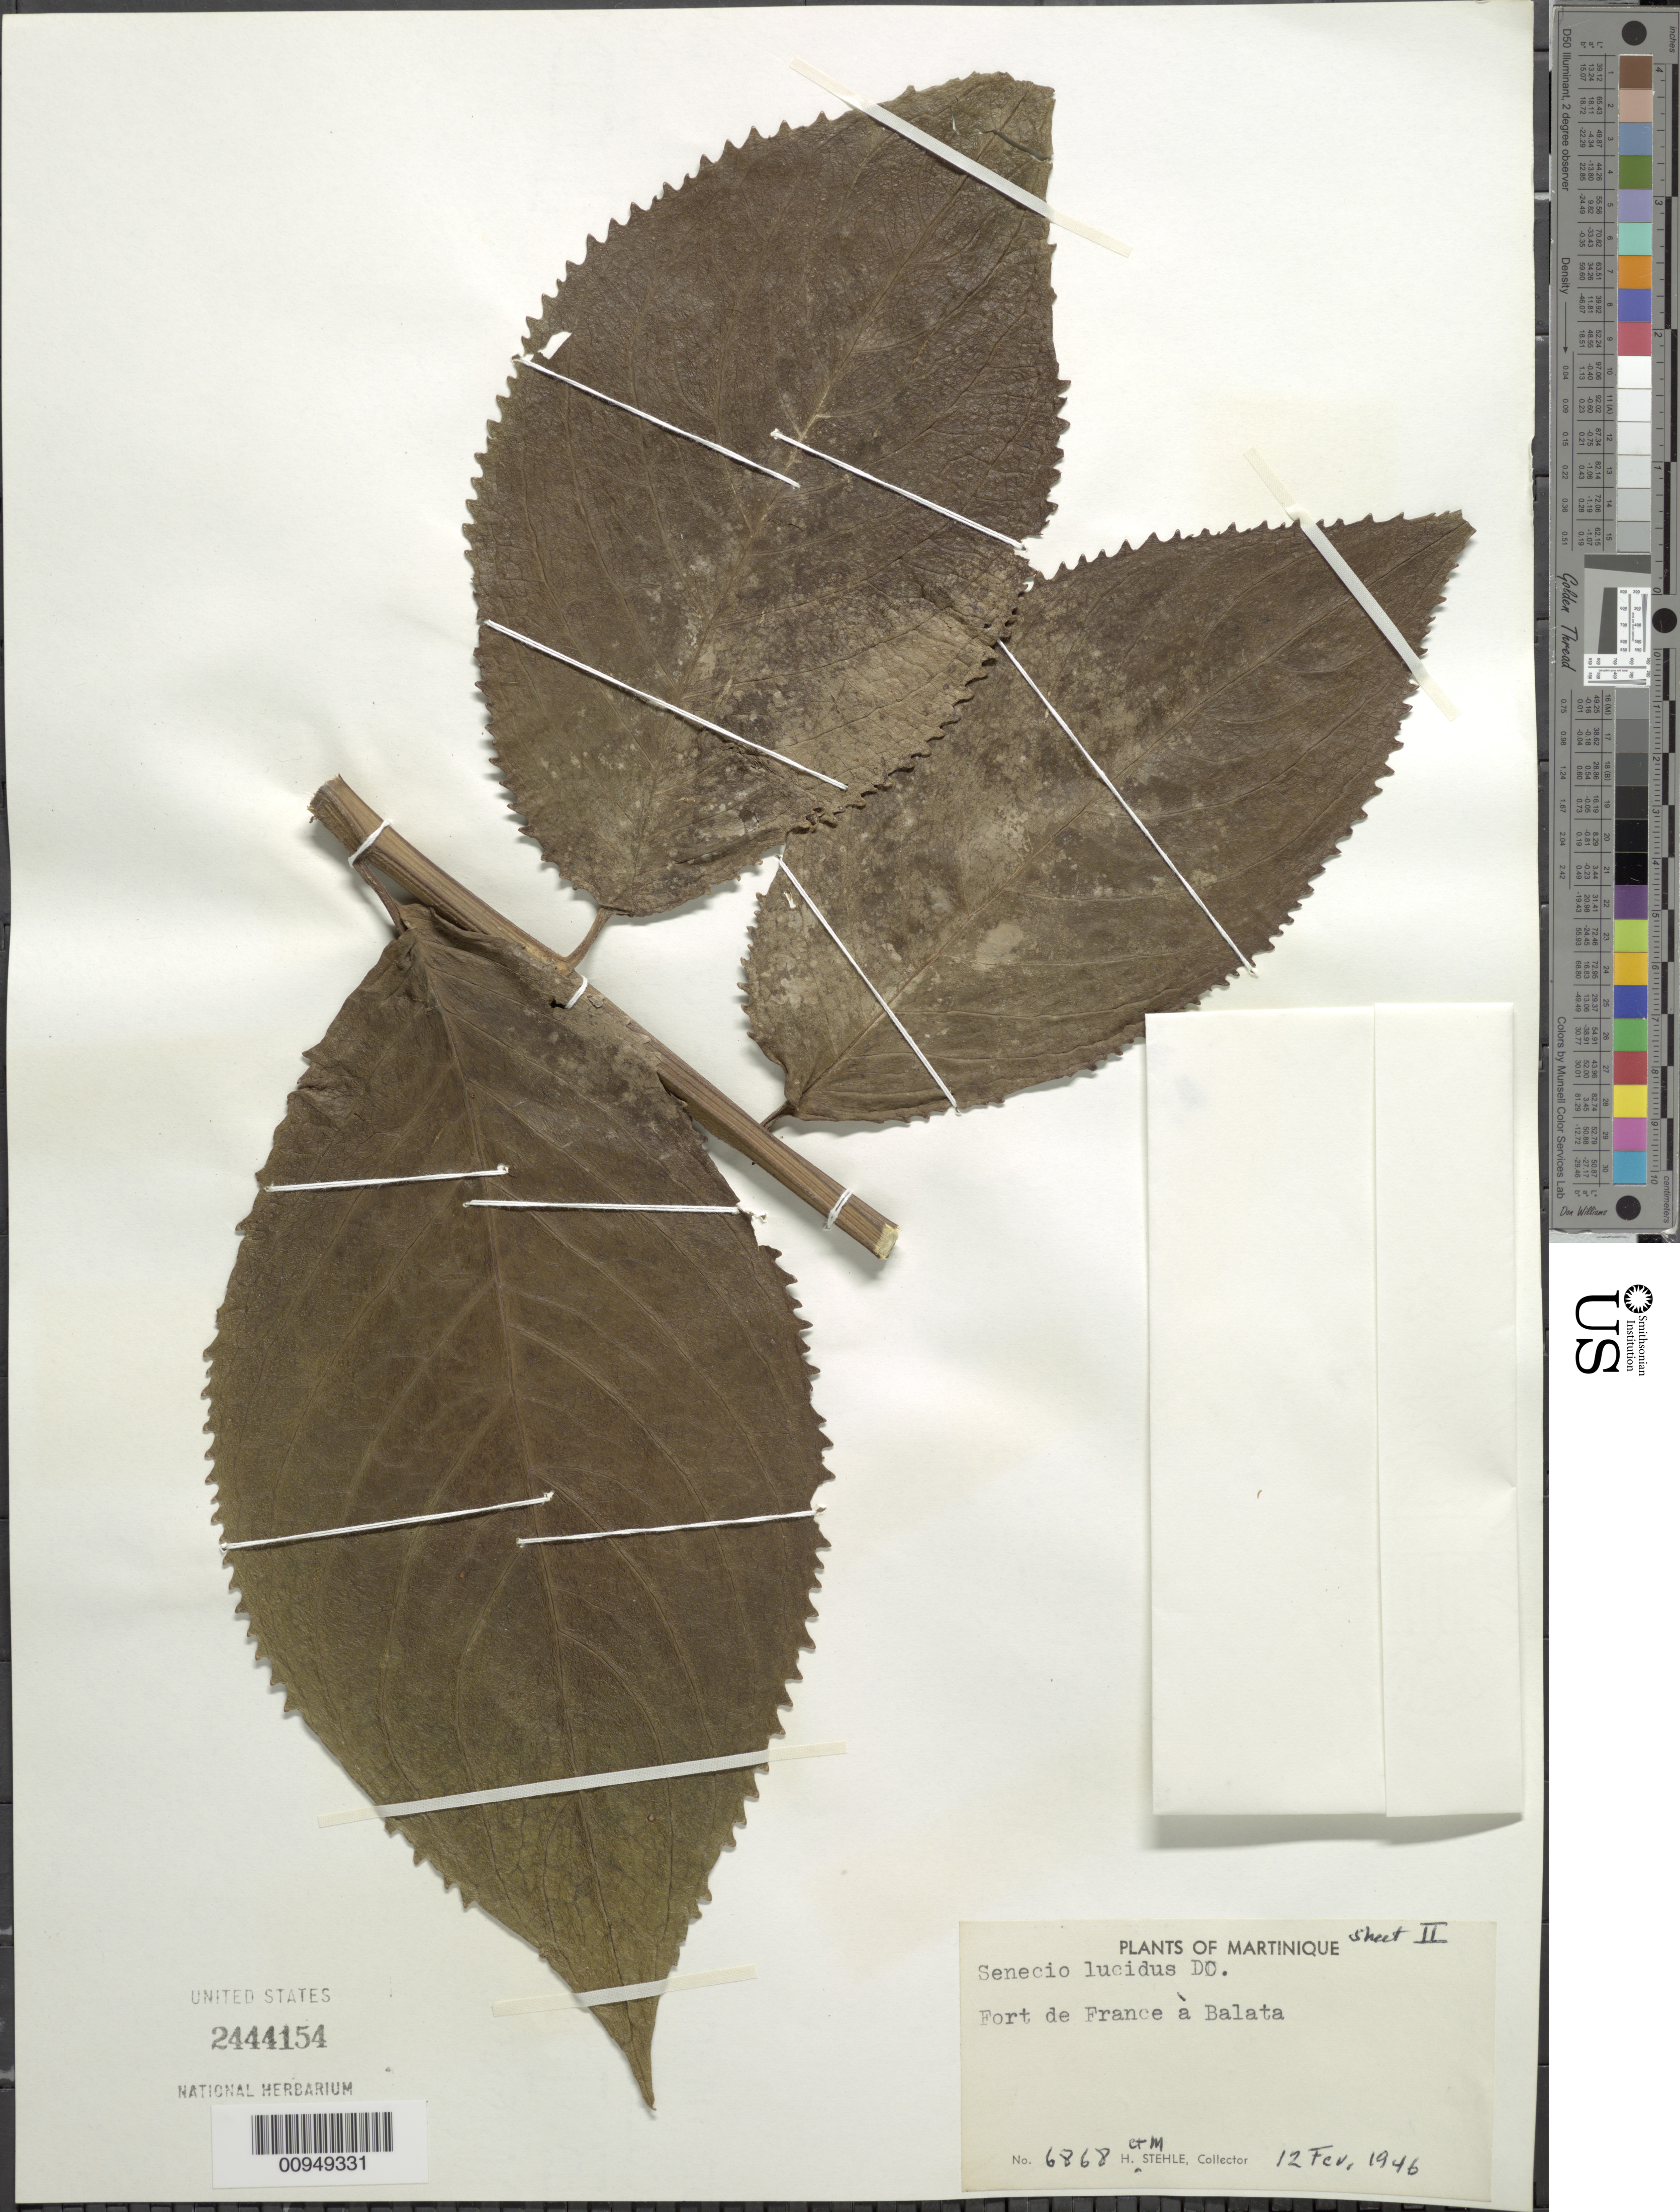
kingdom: Plantae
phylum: Tracheophyta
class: Magnoliopsida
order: Asterales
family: Asteraceae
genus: Senecio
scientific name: Senecio lucidus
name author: (Sw.) DC.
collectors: H. Stehlé & M. Stehlé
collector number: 6868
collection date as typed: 12 Feb 1946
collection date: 1946-02-12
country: Martinique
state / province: Fort-de-France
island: Martinique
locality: Fort de France à Balata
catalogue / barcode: US 2444154